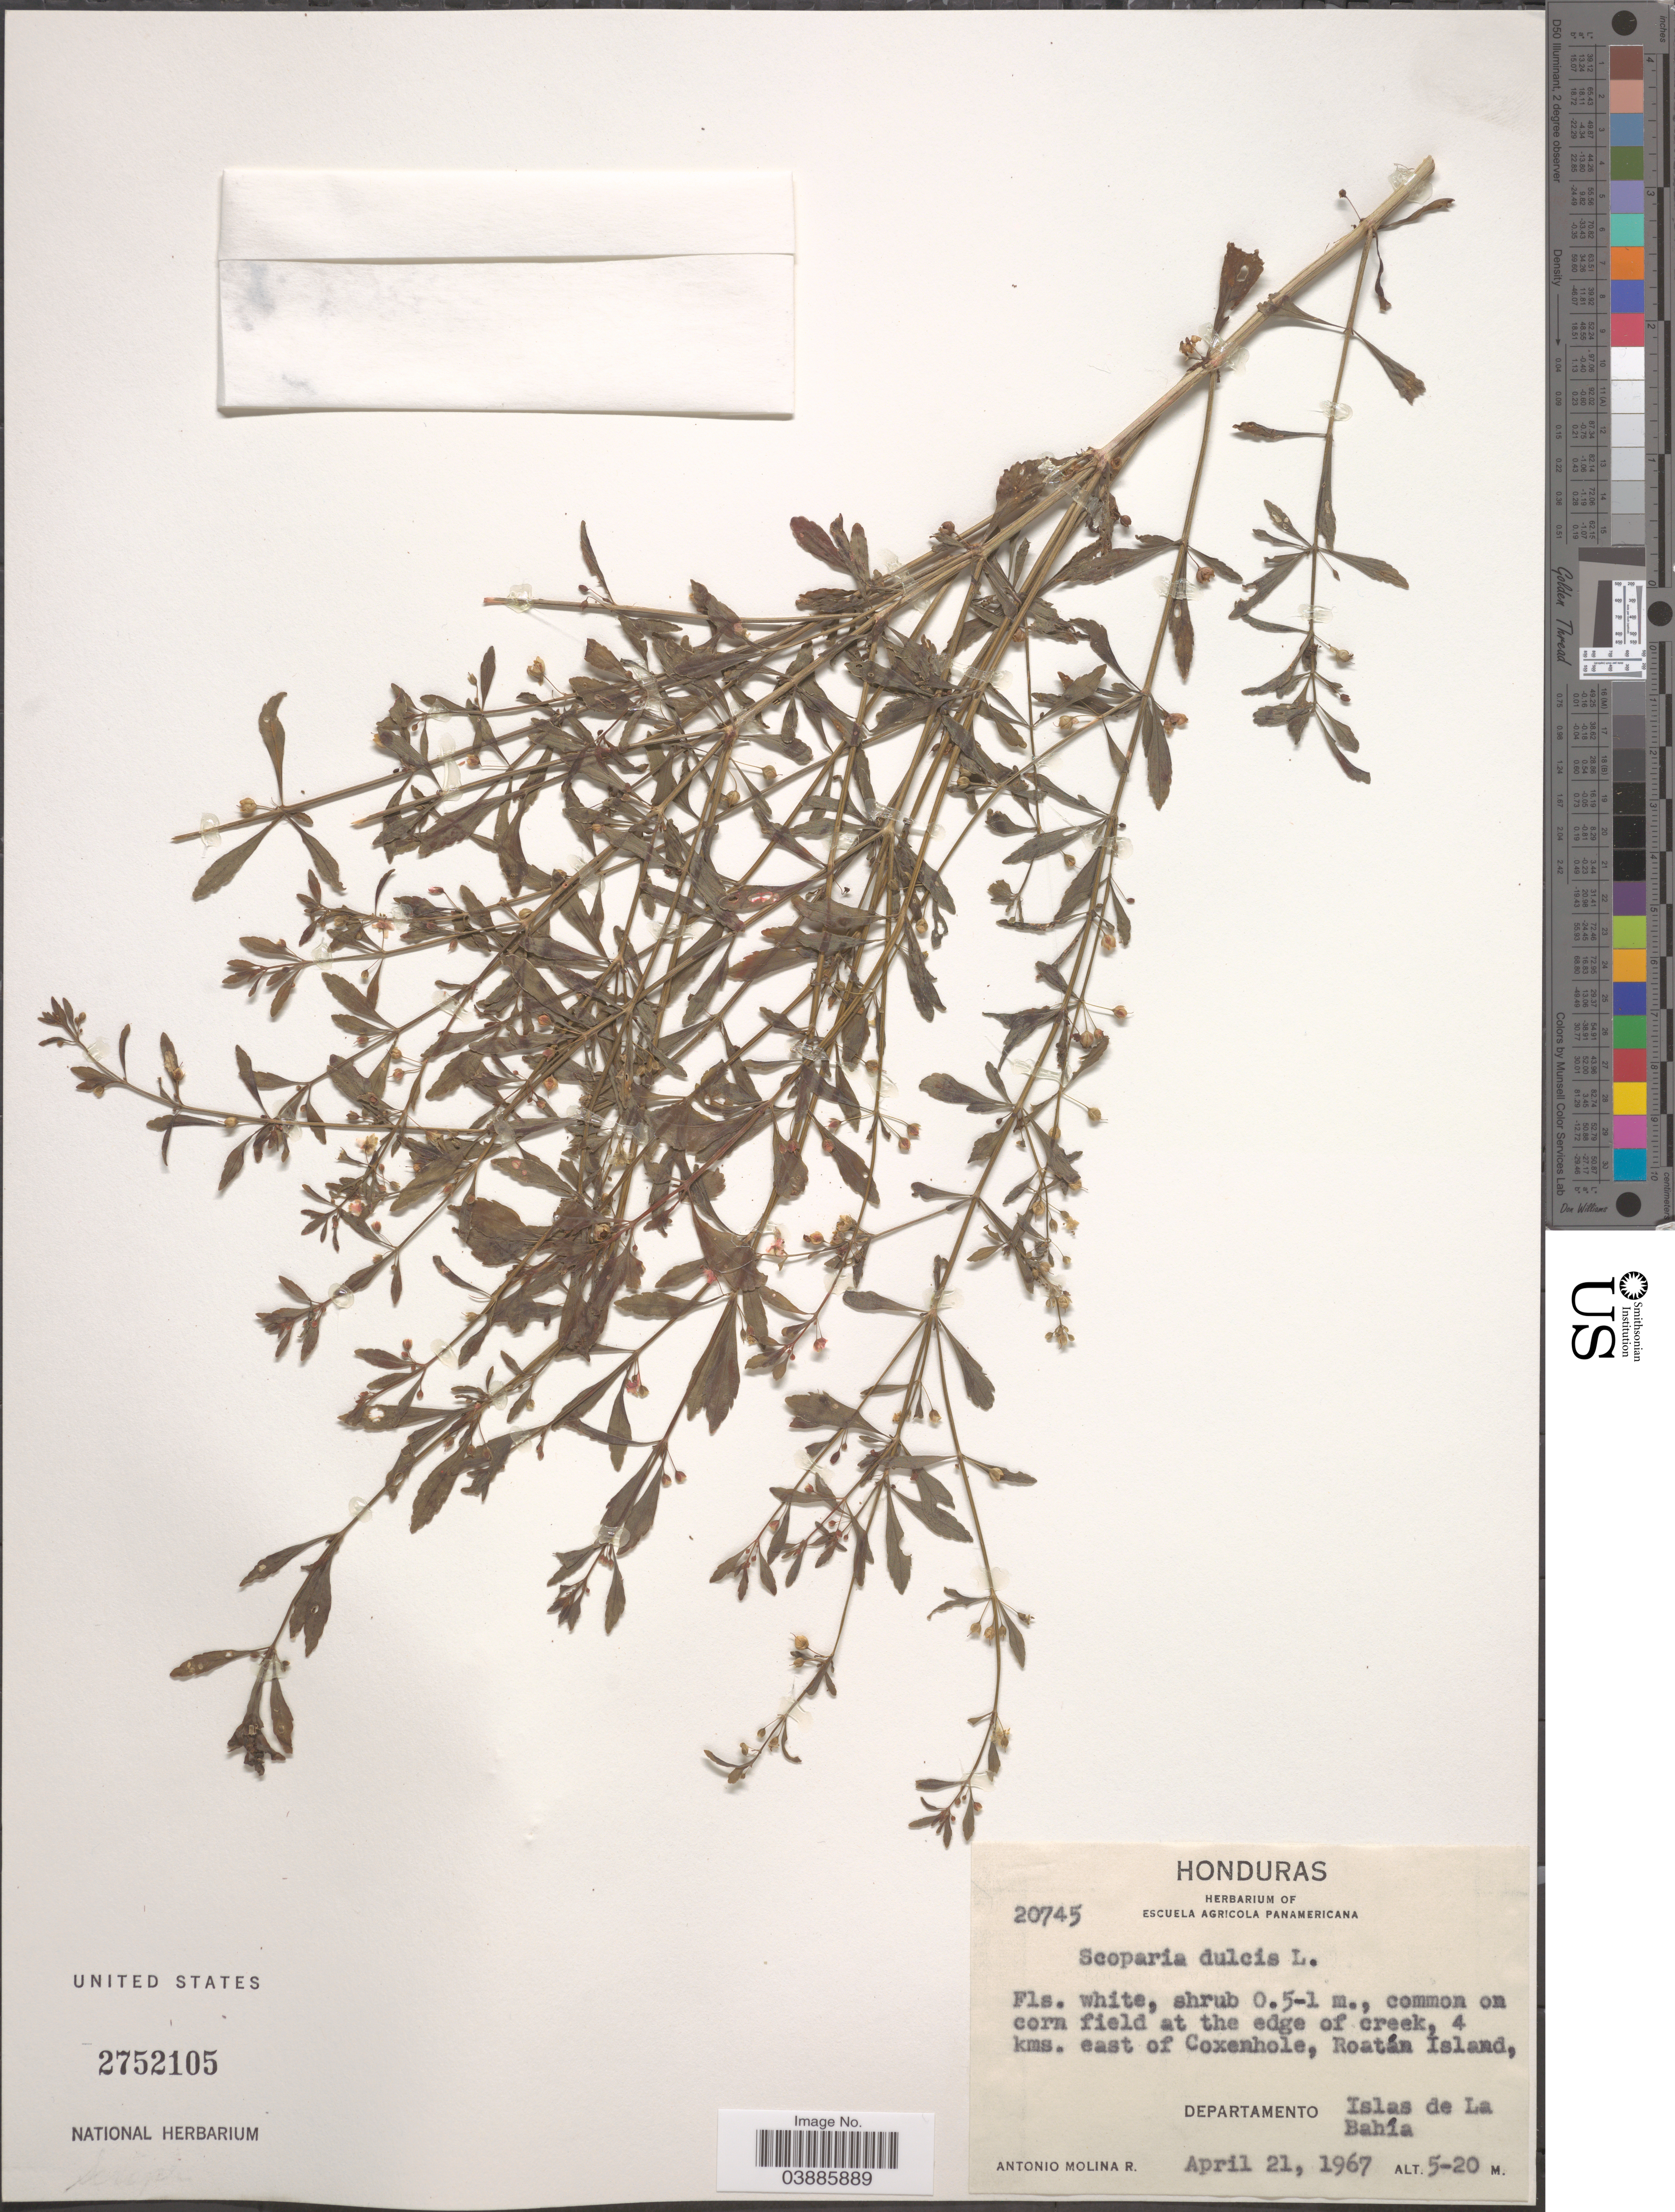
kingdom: Plantae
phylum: Tracheophyta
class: Magnoliopsida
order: Lamiales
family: Plantaginaceae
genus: Scoparia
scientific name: Scoparia dulcis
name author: L.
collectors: A. Molina R.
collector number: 20745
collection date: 1967-04-21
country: Honduras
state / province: Islas de la Bahía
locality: Common on corn field at the edge of creek, 4 kms. east of Coxenhole, Roatán Island. Departamento Islas de La Bahía.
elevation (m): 5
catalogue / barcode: US 2752105